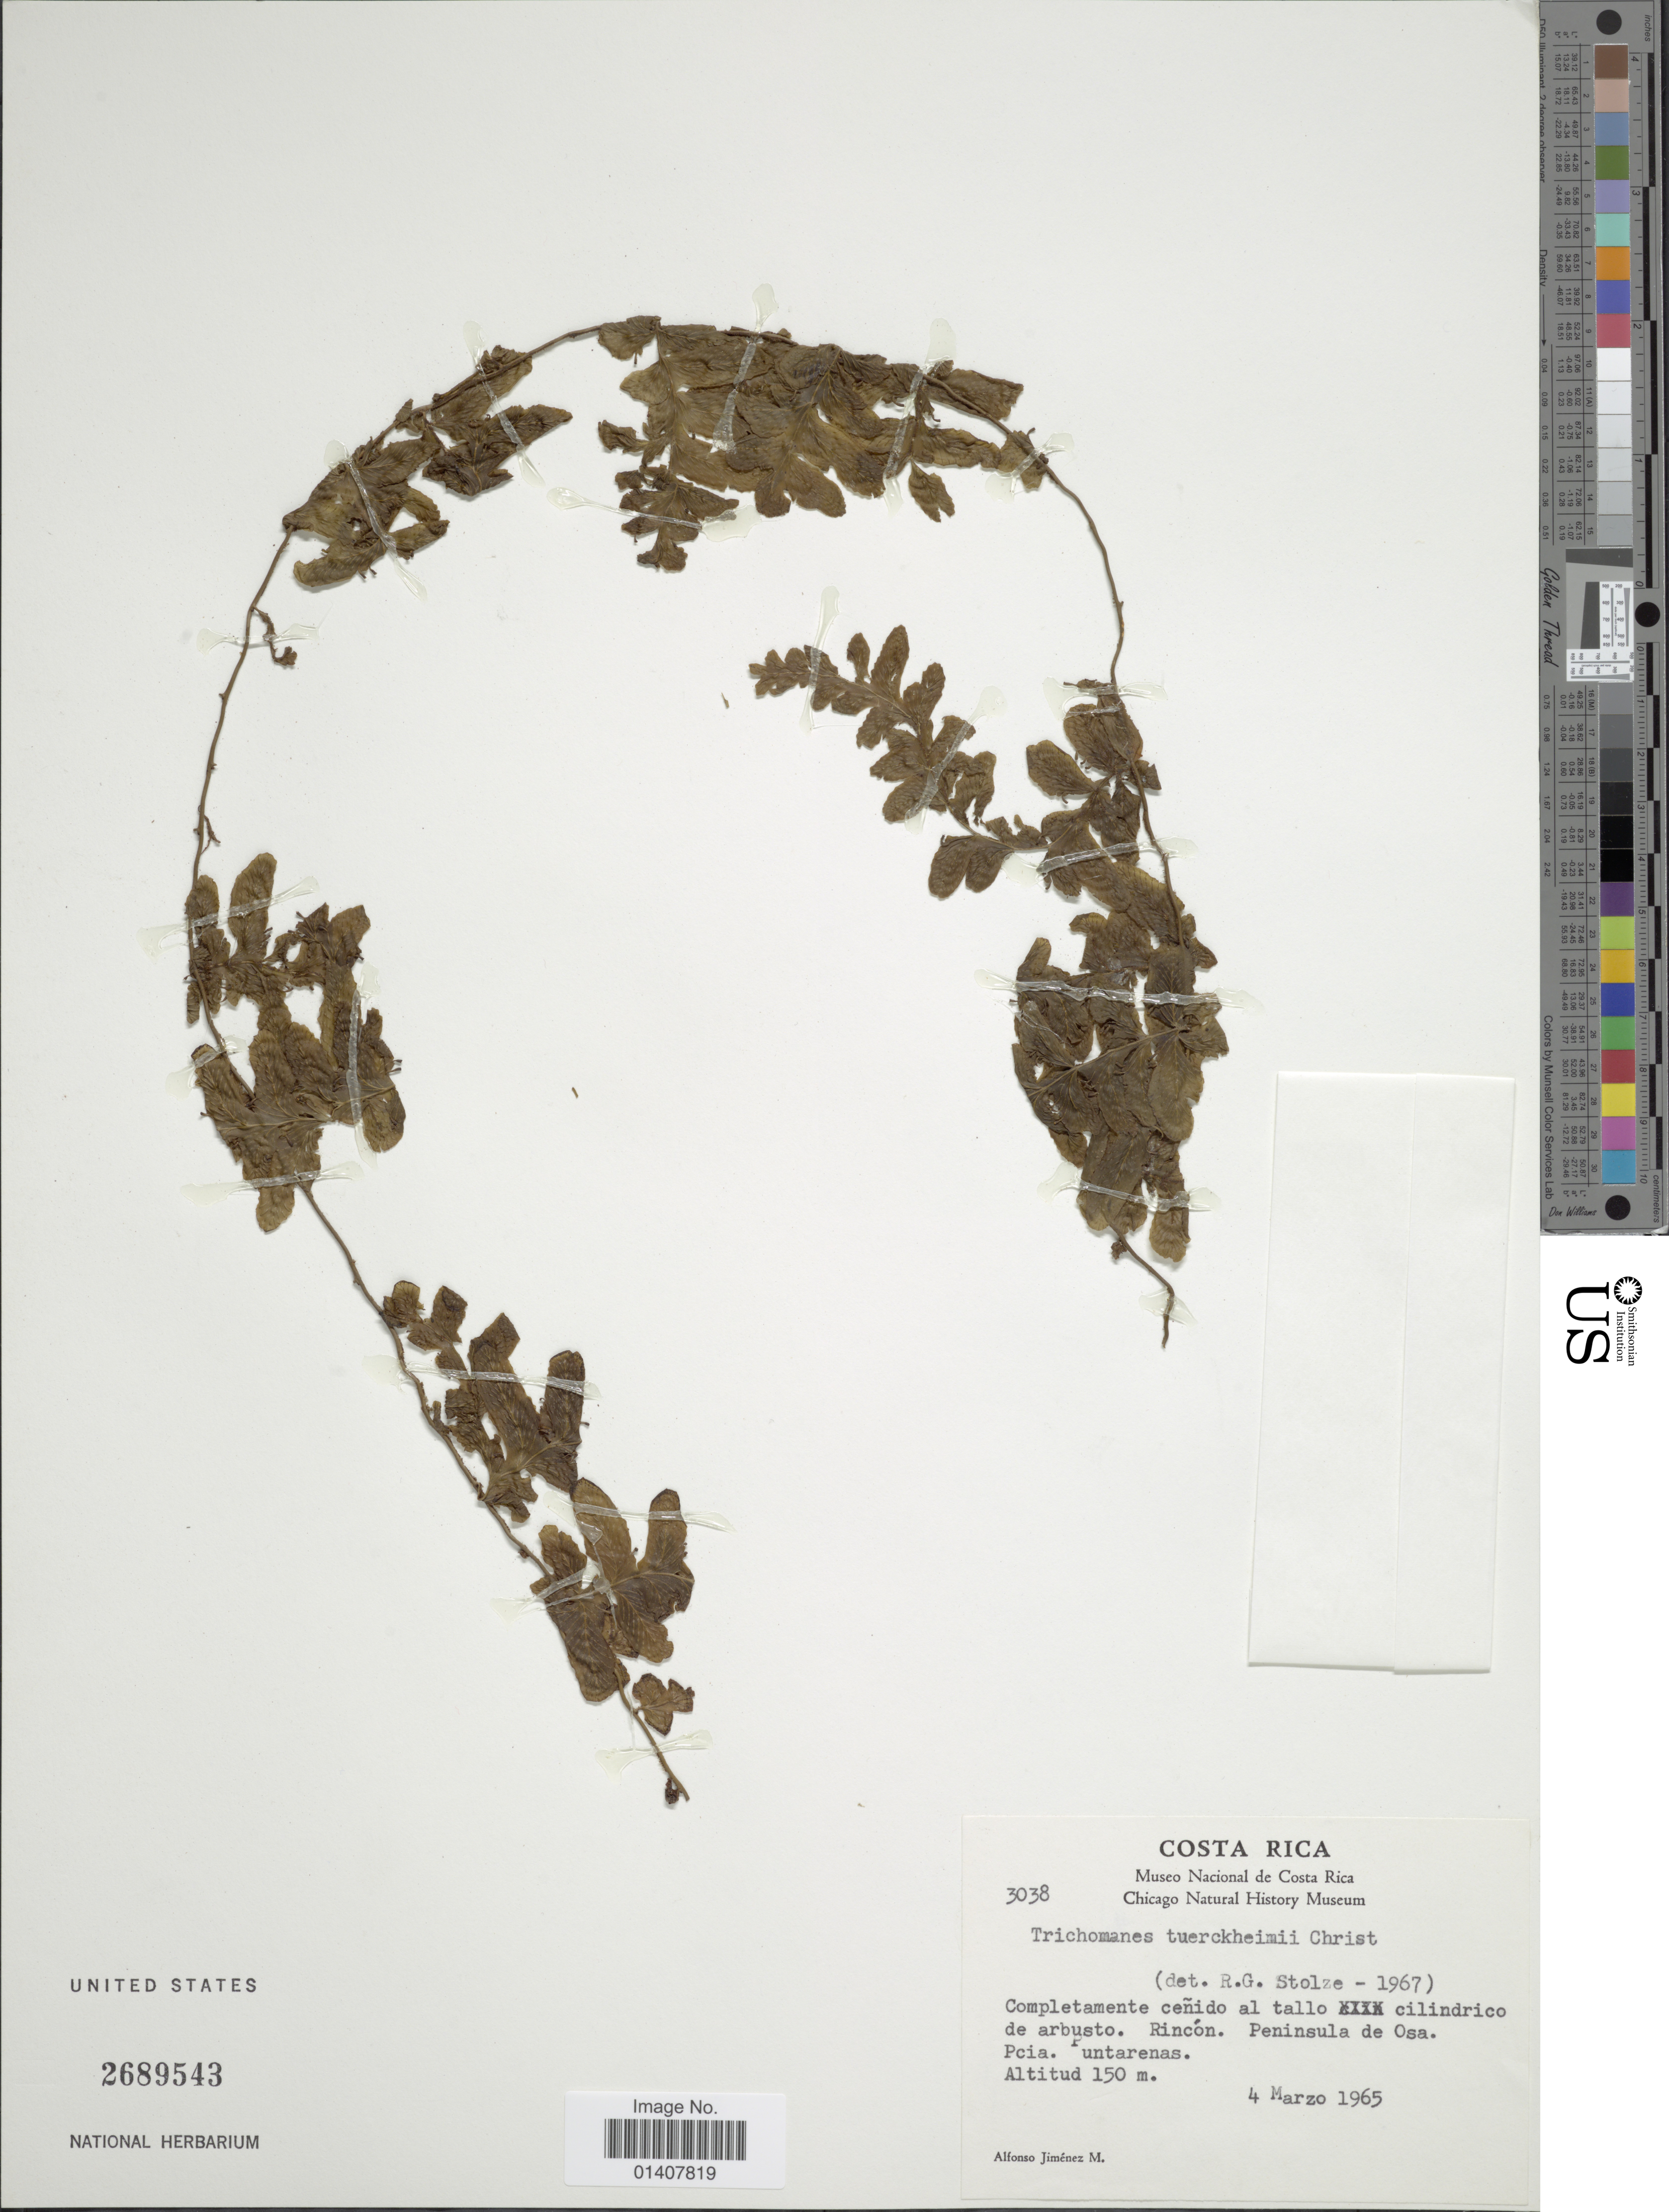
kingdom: Plantae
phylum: Tracheophyta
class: Polypodiopsida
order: Hymenophyllales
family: Hymenophyllaceae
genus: Trichomanes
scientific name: Trichomanes tuerckheimii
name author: Christ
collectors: A. Jiménez M.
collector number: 3038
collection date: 1965-03-04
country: Costa Rica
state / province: Puntarenas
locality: Completamente cenido al tallo cilindrico de arbusto, Rincón, peninsula de Osa, Pcia, Puntarenas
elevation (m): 150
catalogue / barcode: US 2689543